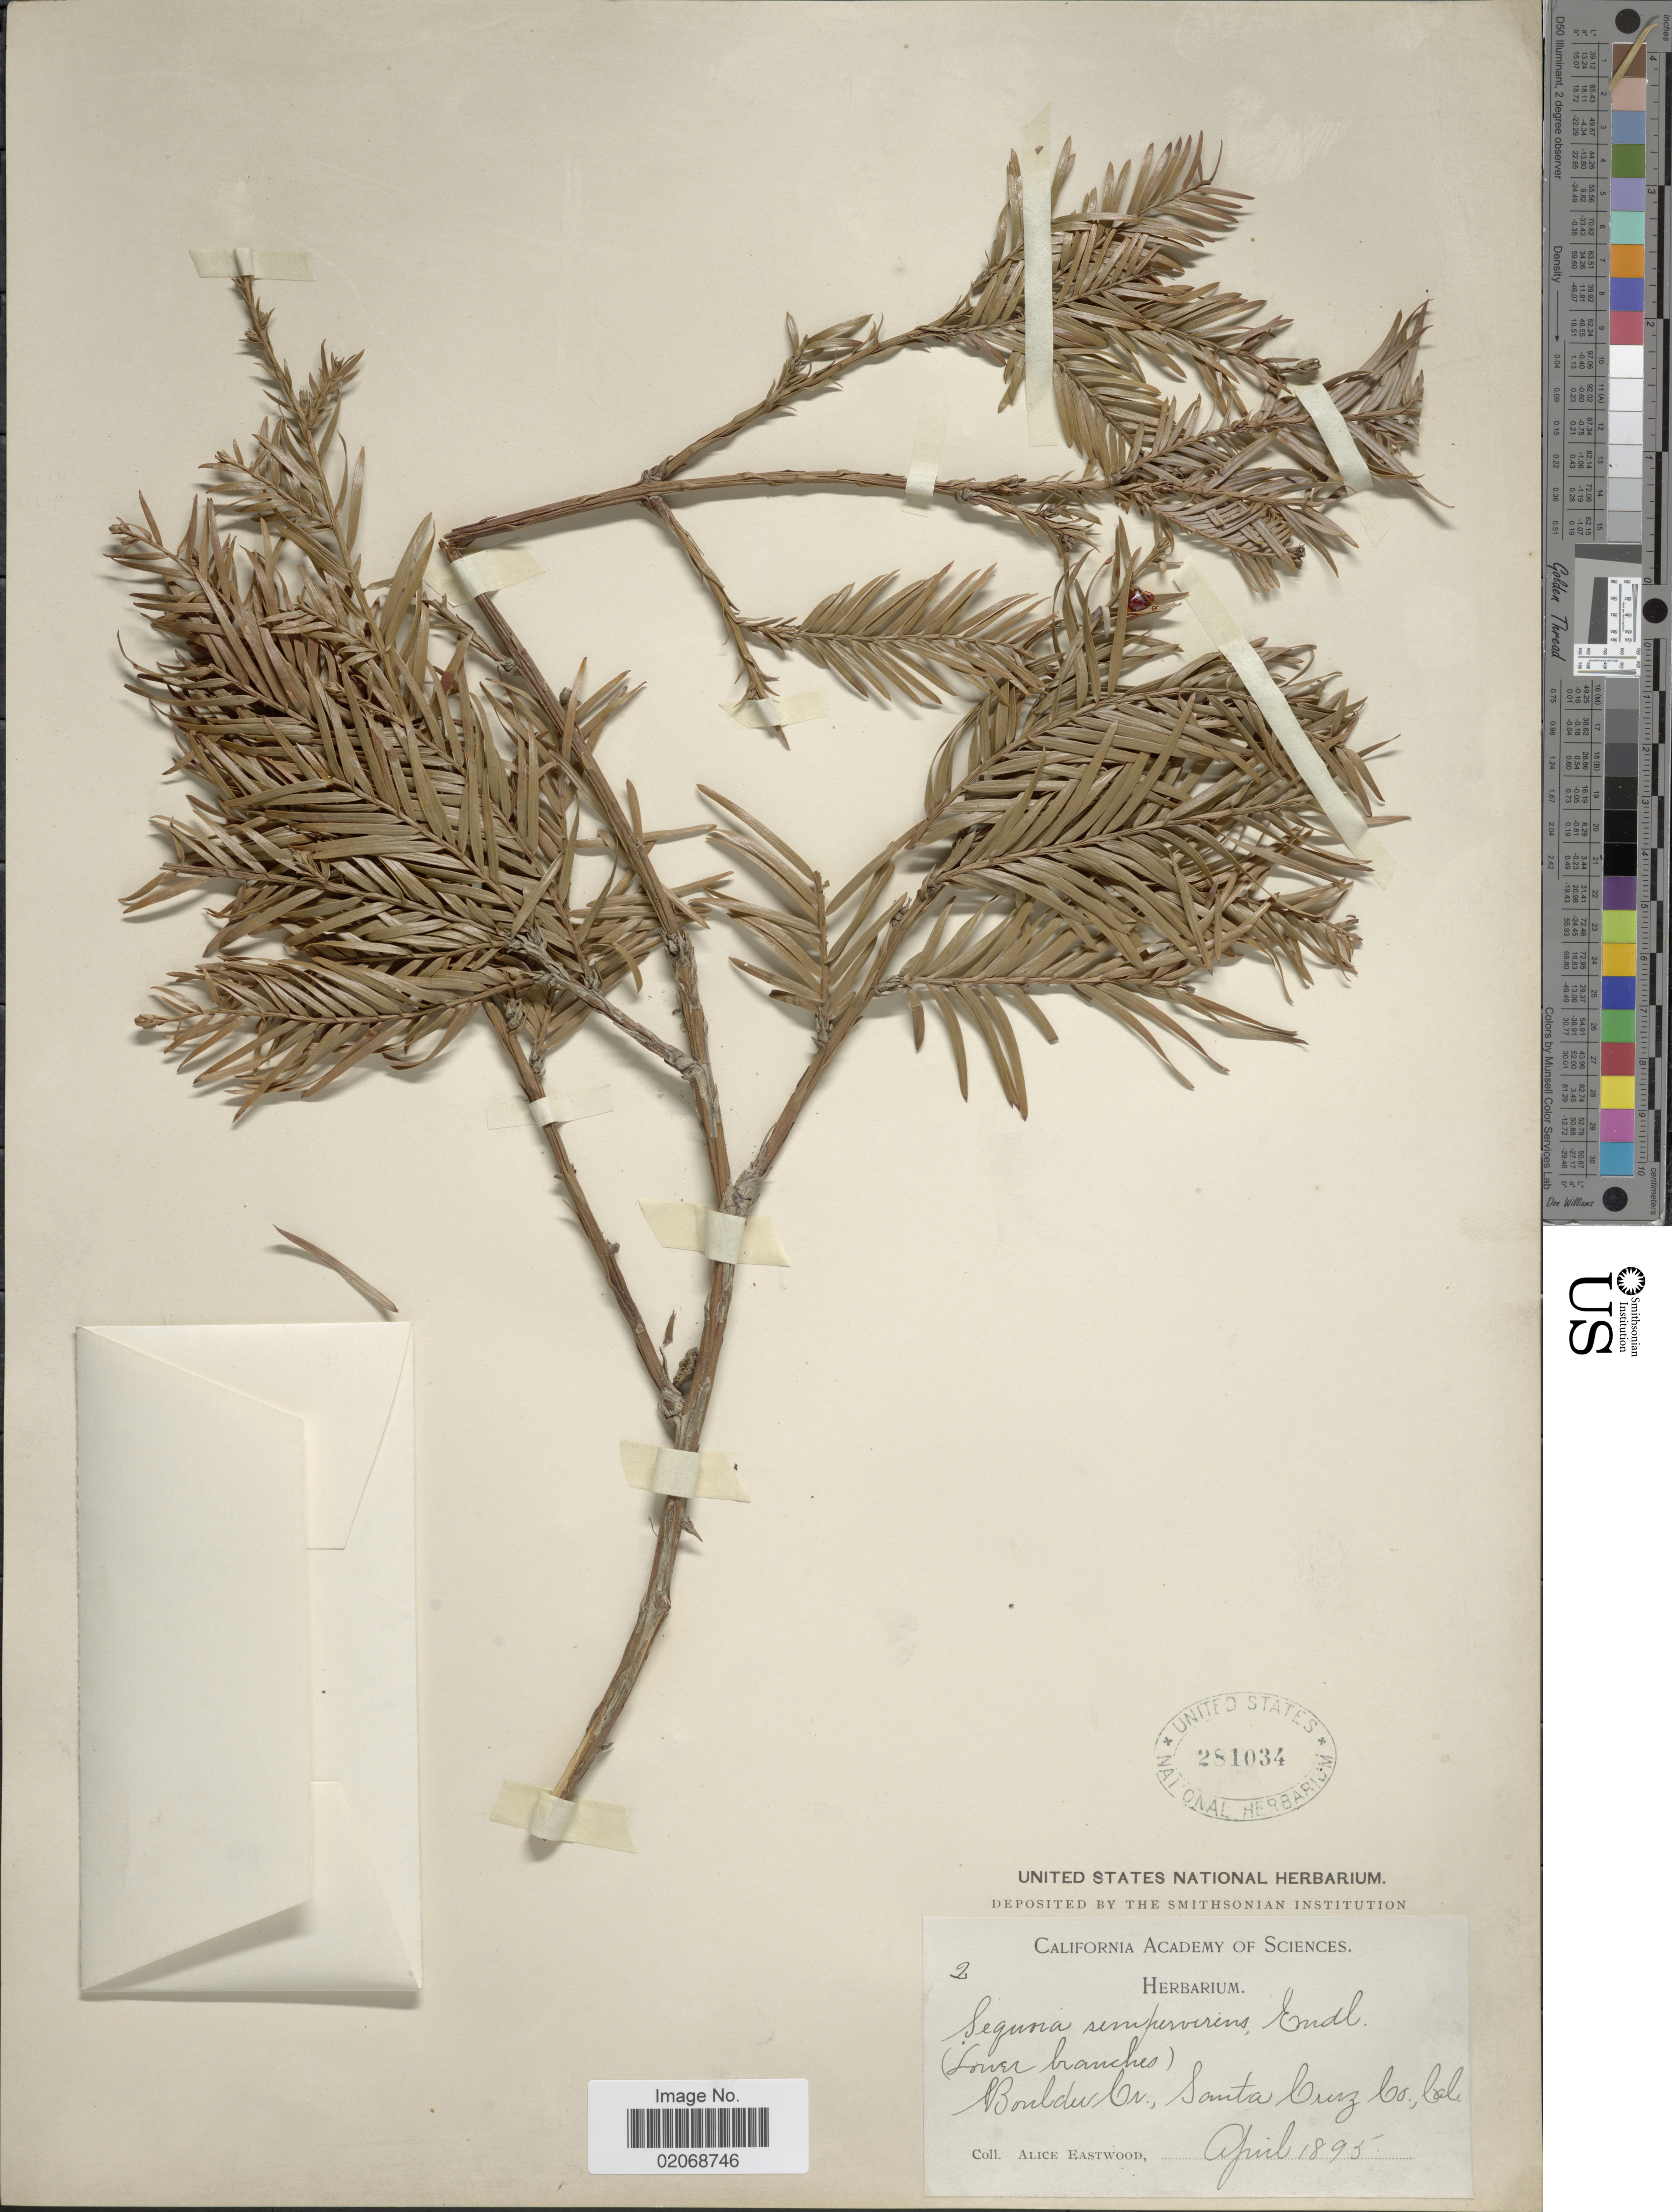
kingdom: Plantae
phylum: Tracheophyta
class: Pinopsida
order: Pinales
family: Cupressaceae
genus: Sequoia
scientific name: Sequoia sempervirens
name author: (D. Don) Endl.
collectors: A. Eastwood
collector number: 2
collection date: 1895-04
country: United States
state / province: California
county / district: Santa Cruz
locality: Boulder Cr., Santa Cruz Co.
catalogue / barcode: US 281034